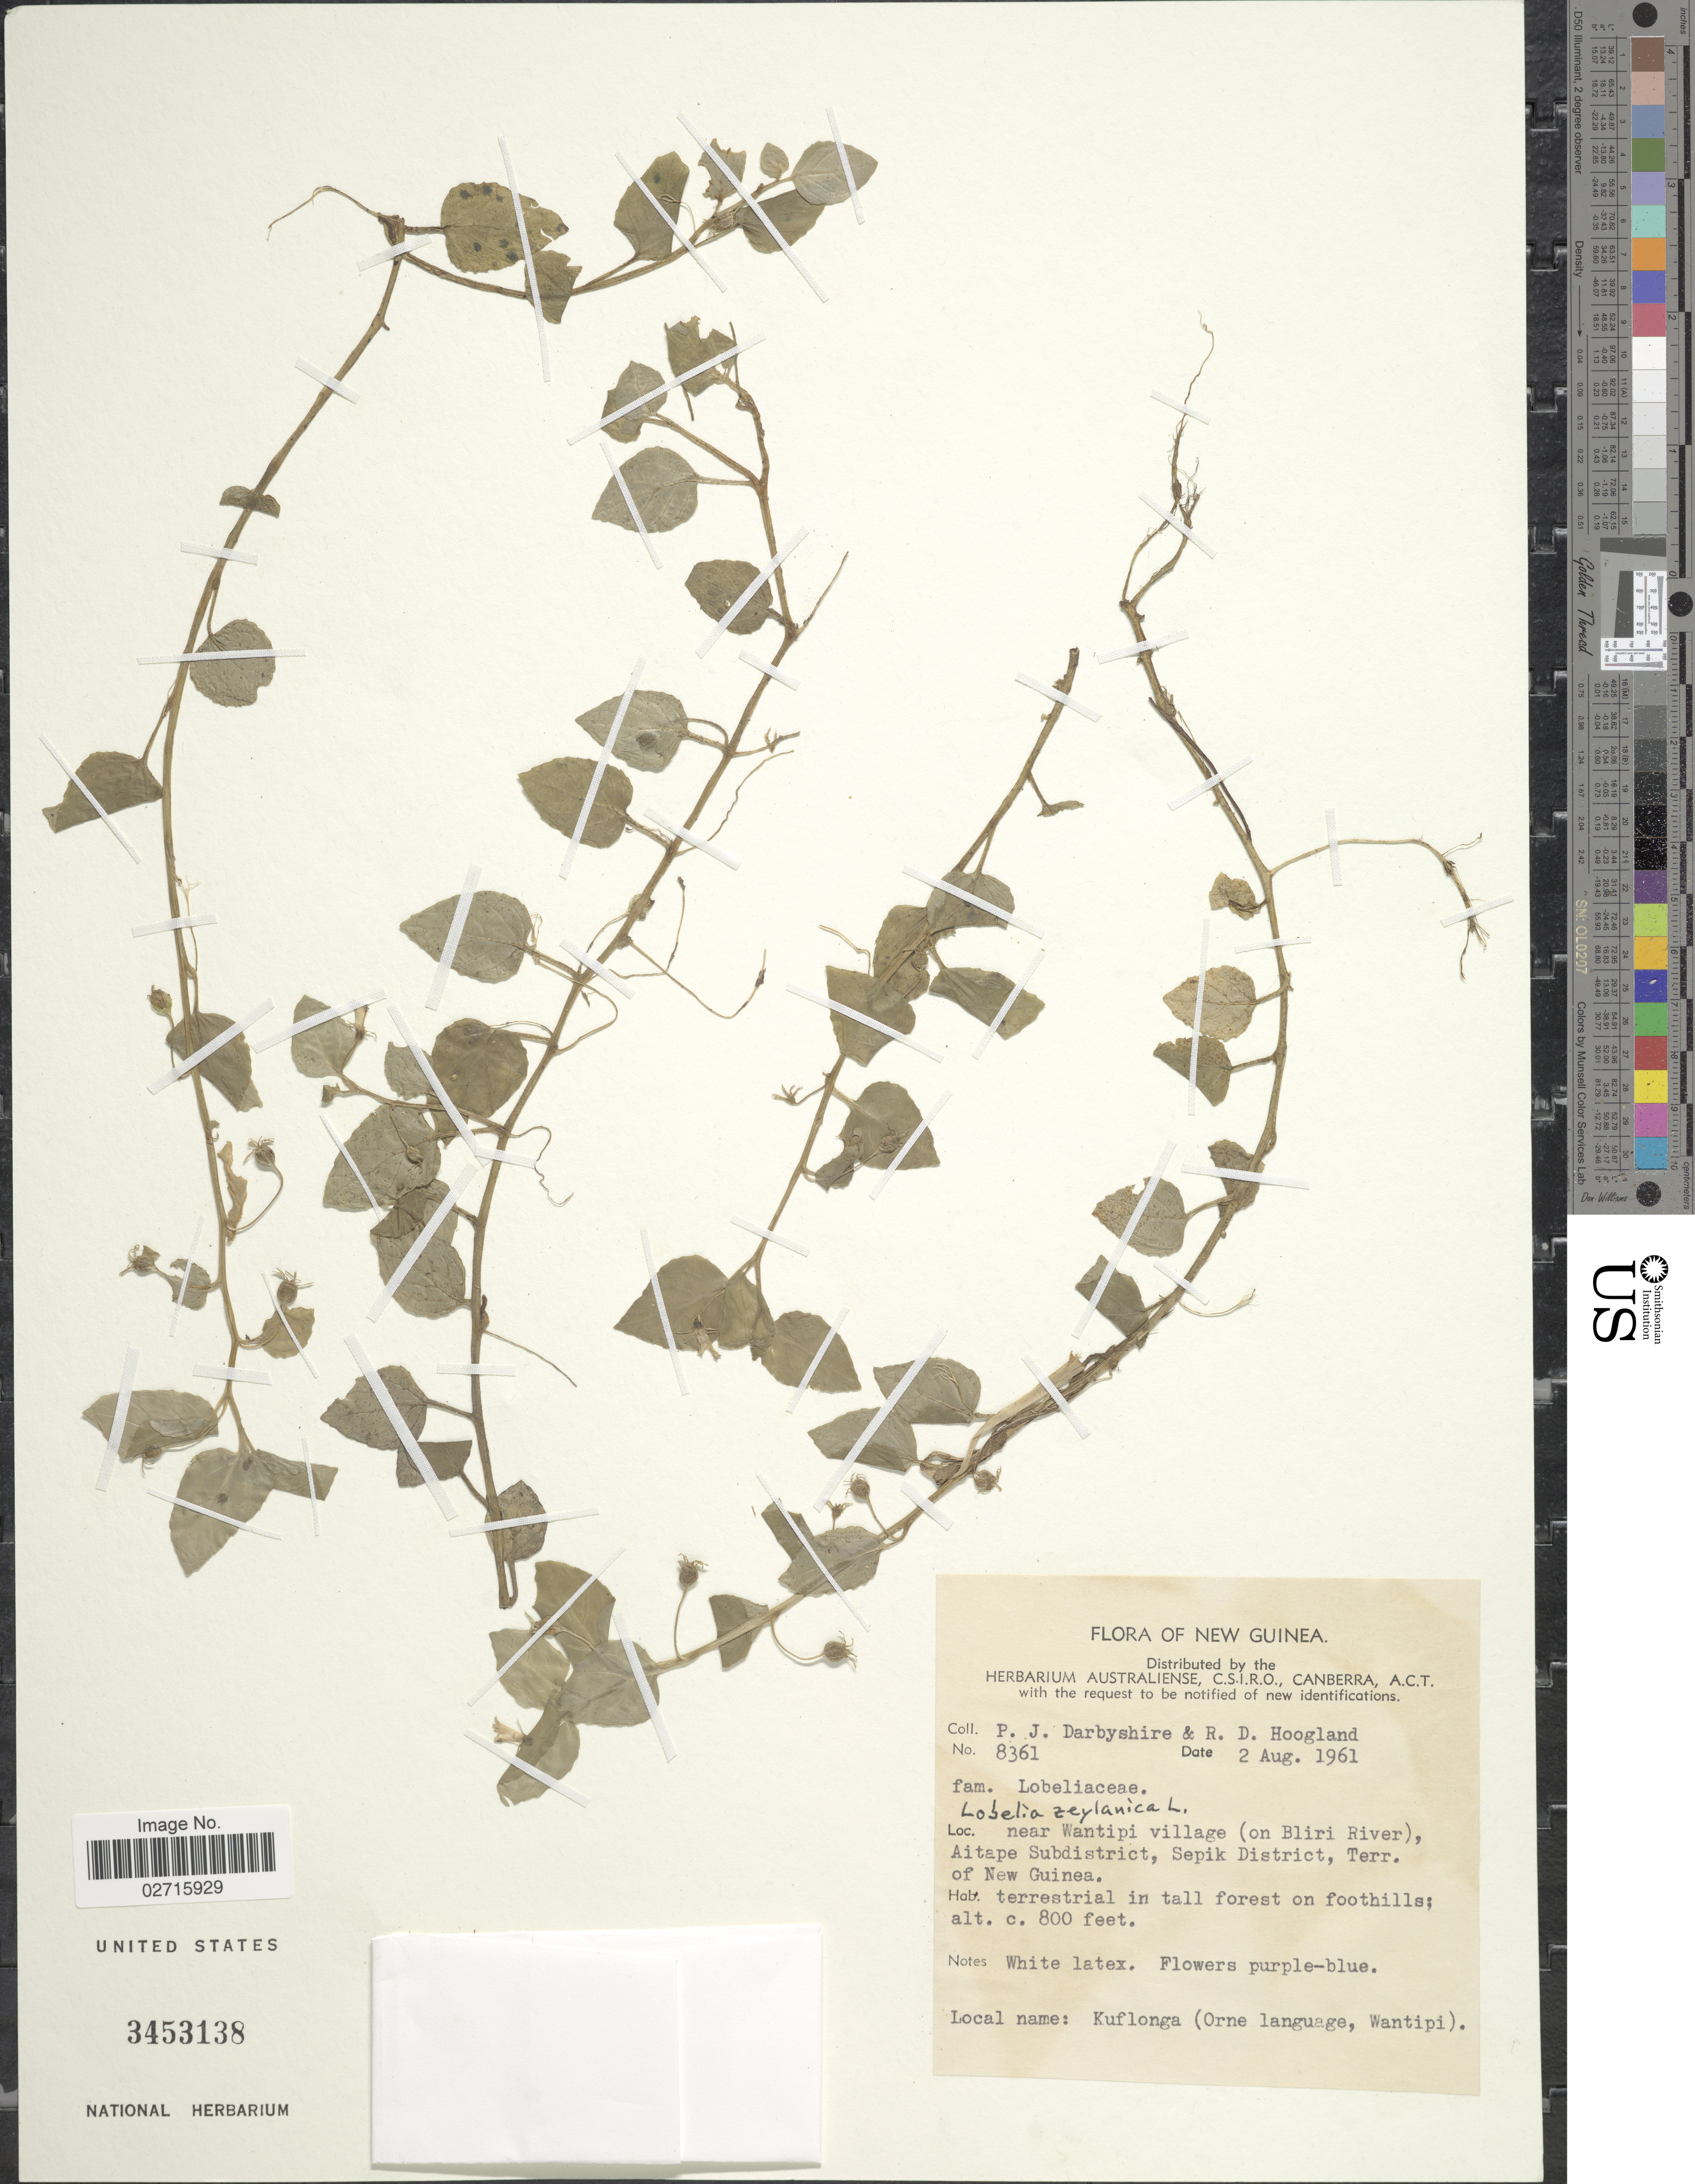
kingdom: Plantae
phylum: Tracheophyta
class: Magnoliopsida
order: Asterales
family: Campanulaceae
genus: Lobelia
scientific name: Lobelia succulenta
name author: Blume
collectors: P. Darbyshire & R. D. Hoogland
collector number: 8361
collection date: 1961-08-02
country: Papua New Guinea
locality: New Guinea, near Wantipi village (on Bliri River), Aitape Subdistrict, Sepik District, Terr. of New Guinea.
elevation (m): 244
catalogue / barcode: US 3453138